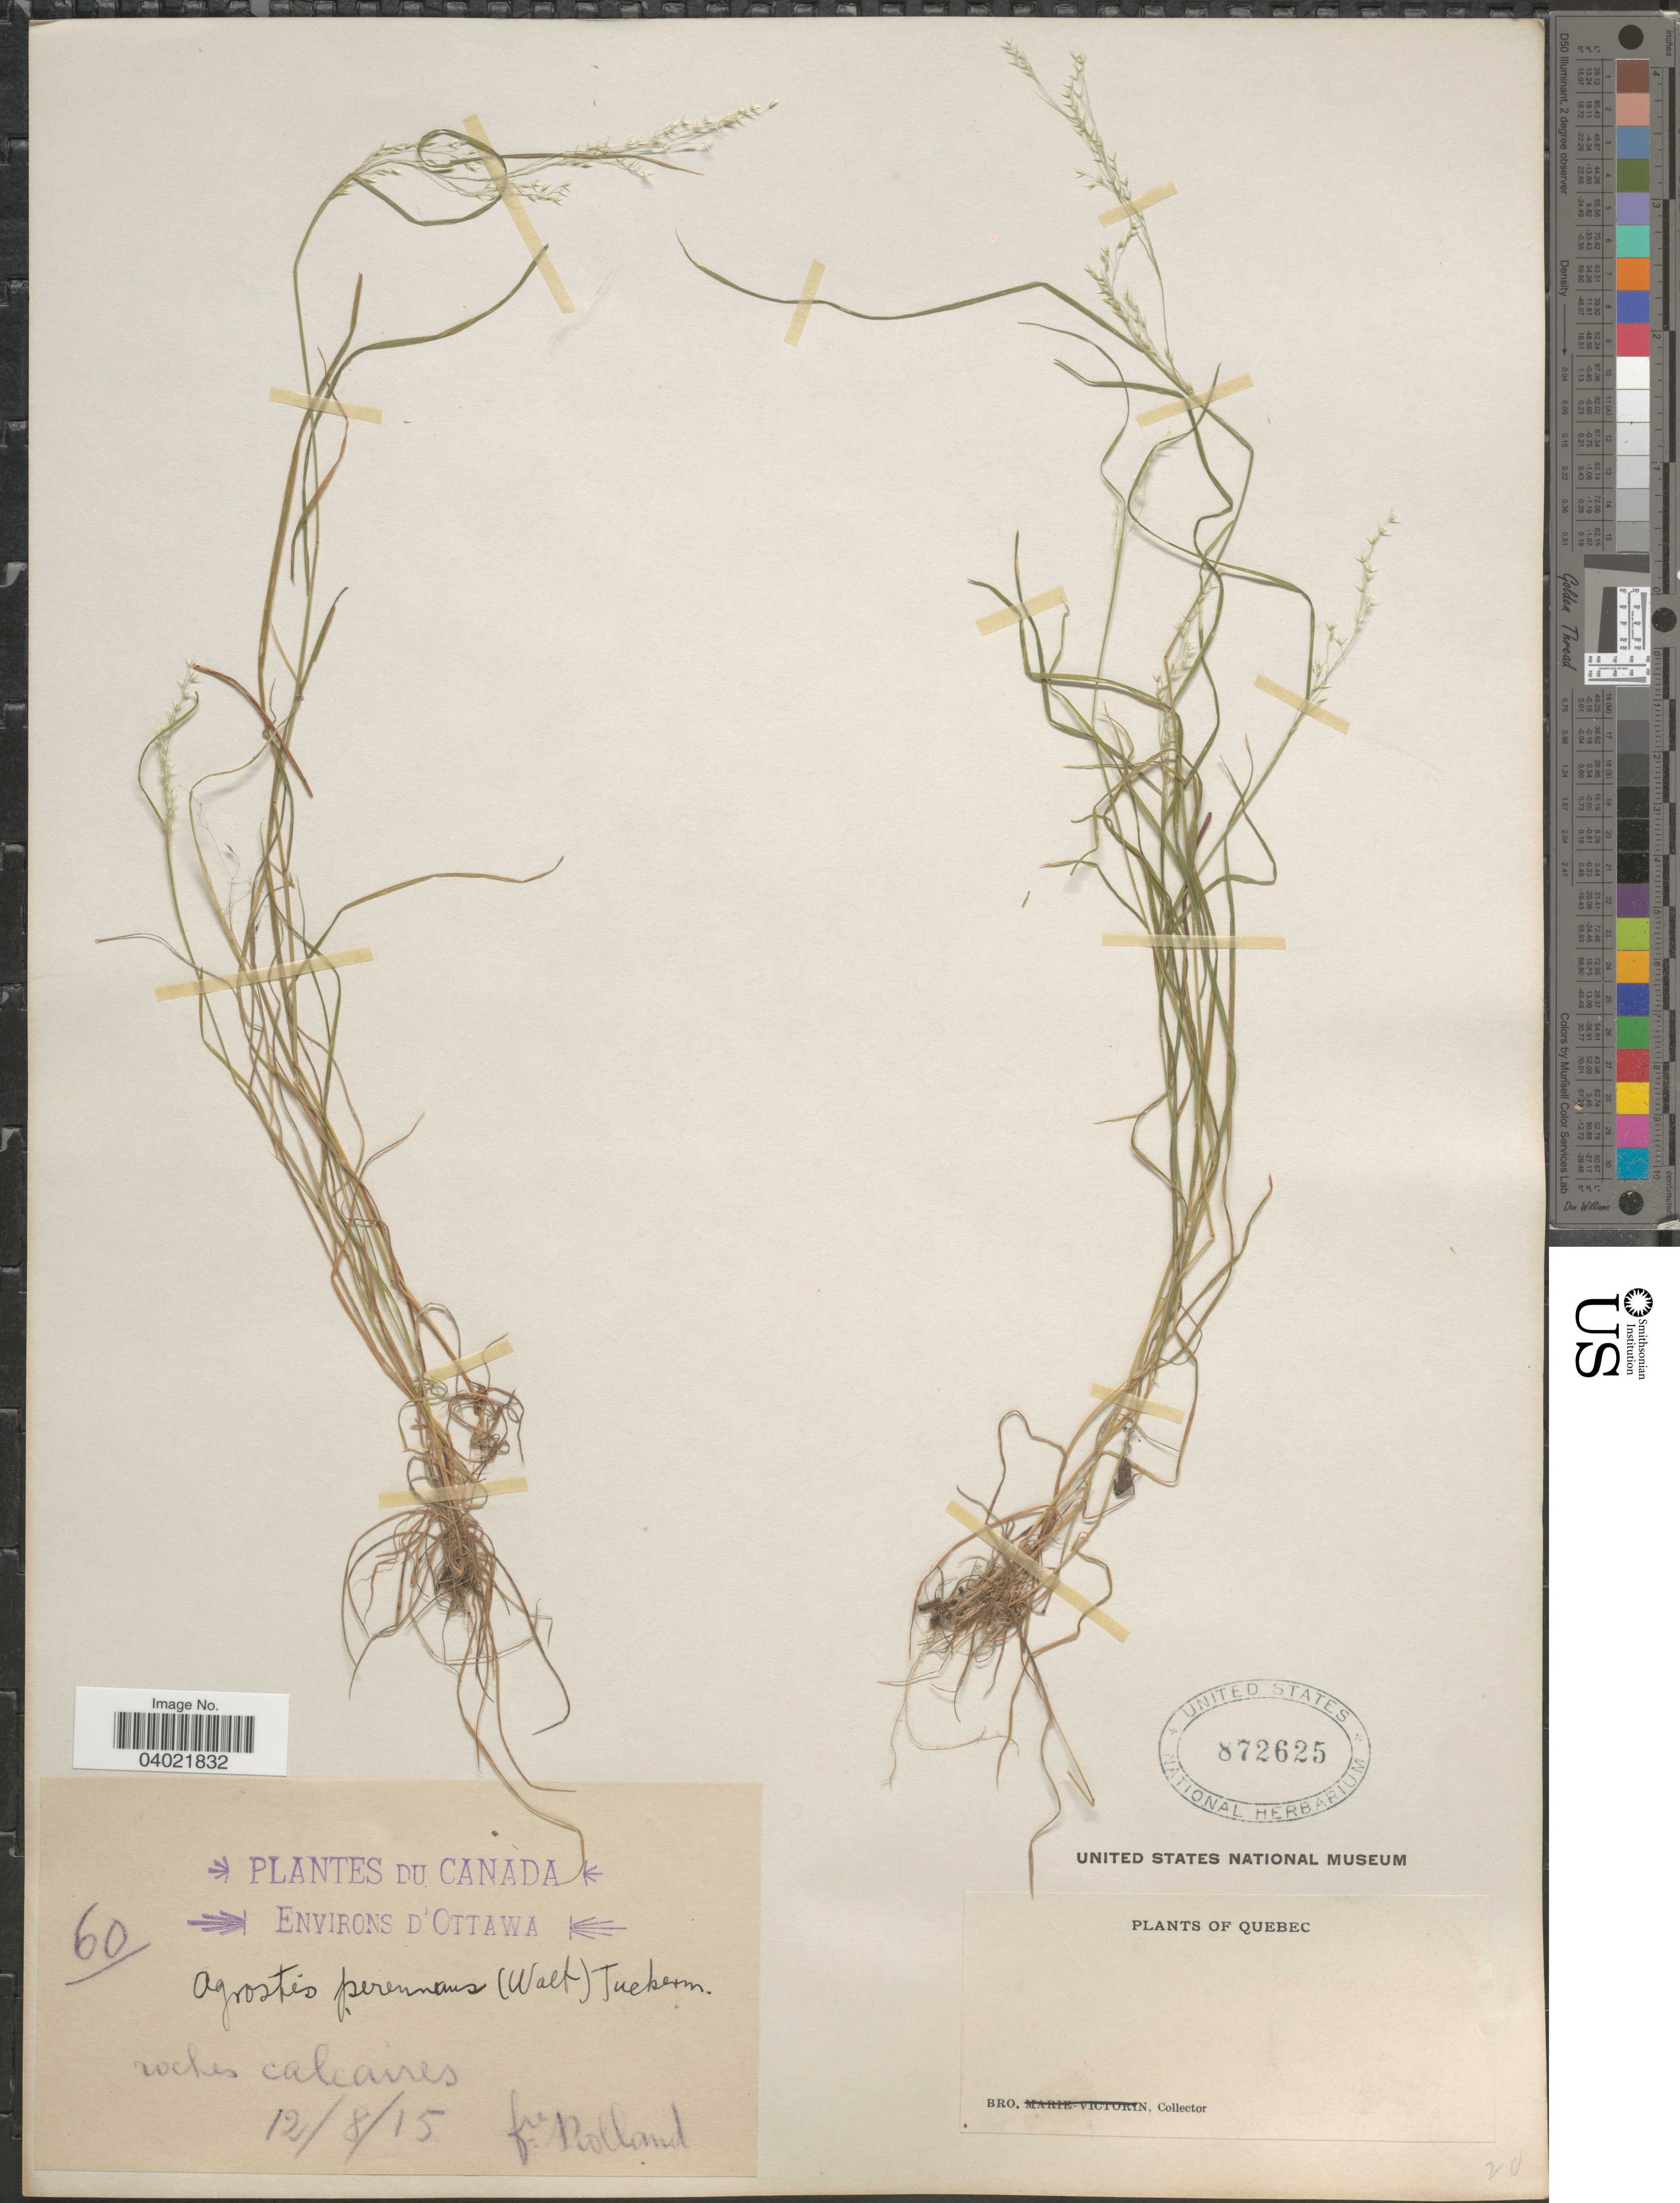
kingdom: Plantae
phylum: Tracheophyta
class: Liliopsida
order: Poales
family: Poaceae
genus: Agrostis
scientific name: Agrostis perennans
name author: (Walter) Tuck.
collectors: B. Rolland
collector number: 60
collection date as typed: Transcribed d/m/y: 12/8/15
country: Canada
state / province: Ontario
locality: Environs d'Ottawa.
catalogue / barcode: US 872625